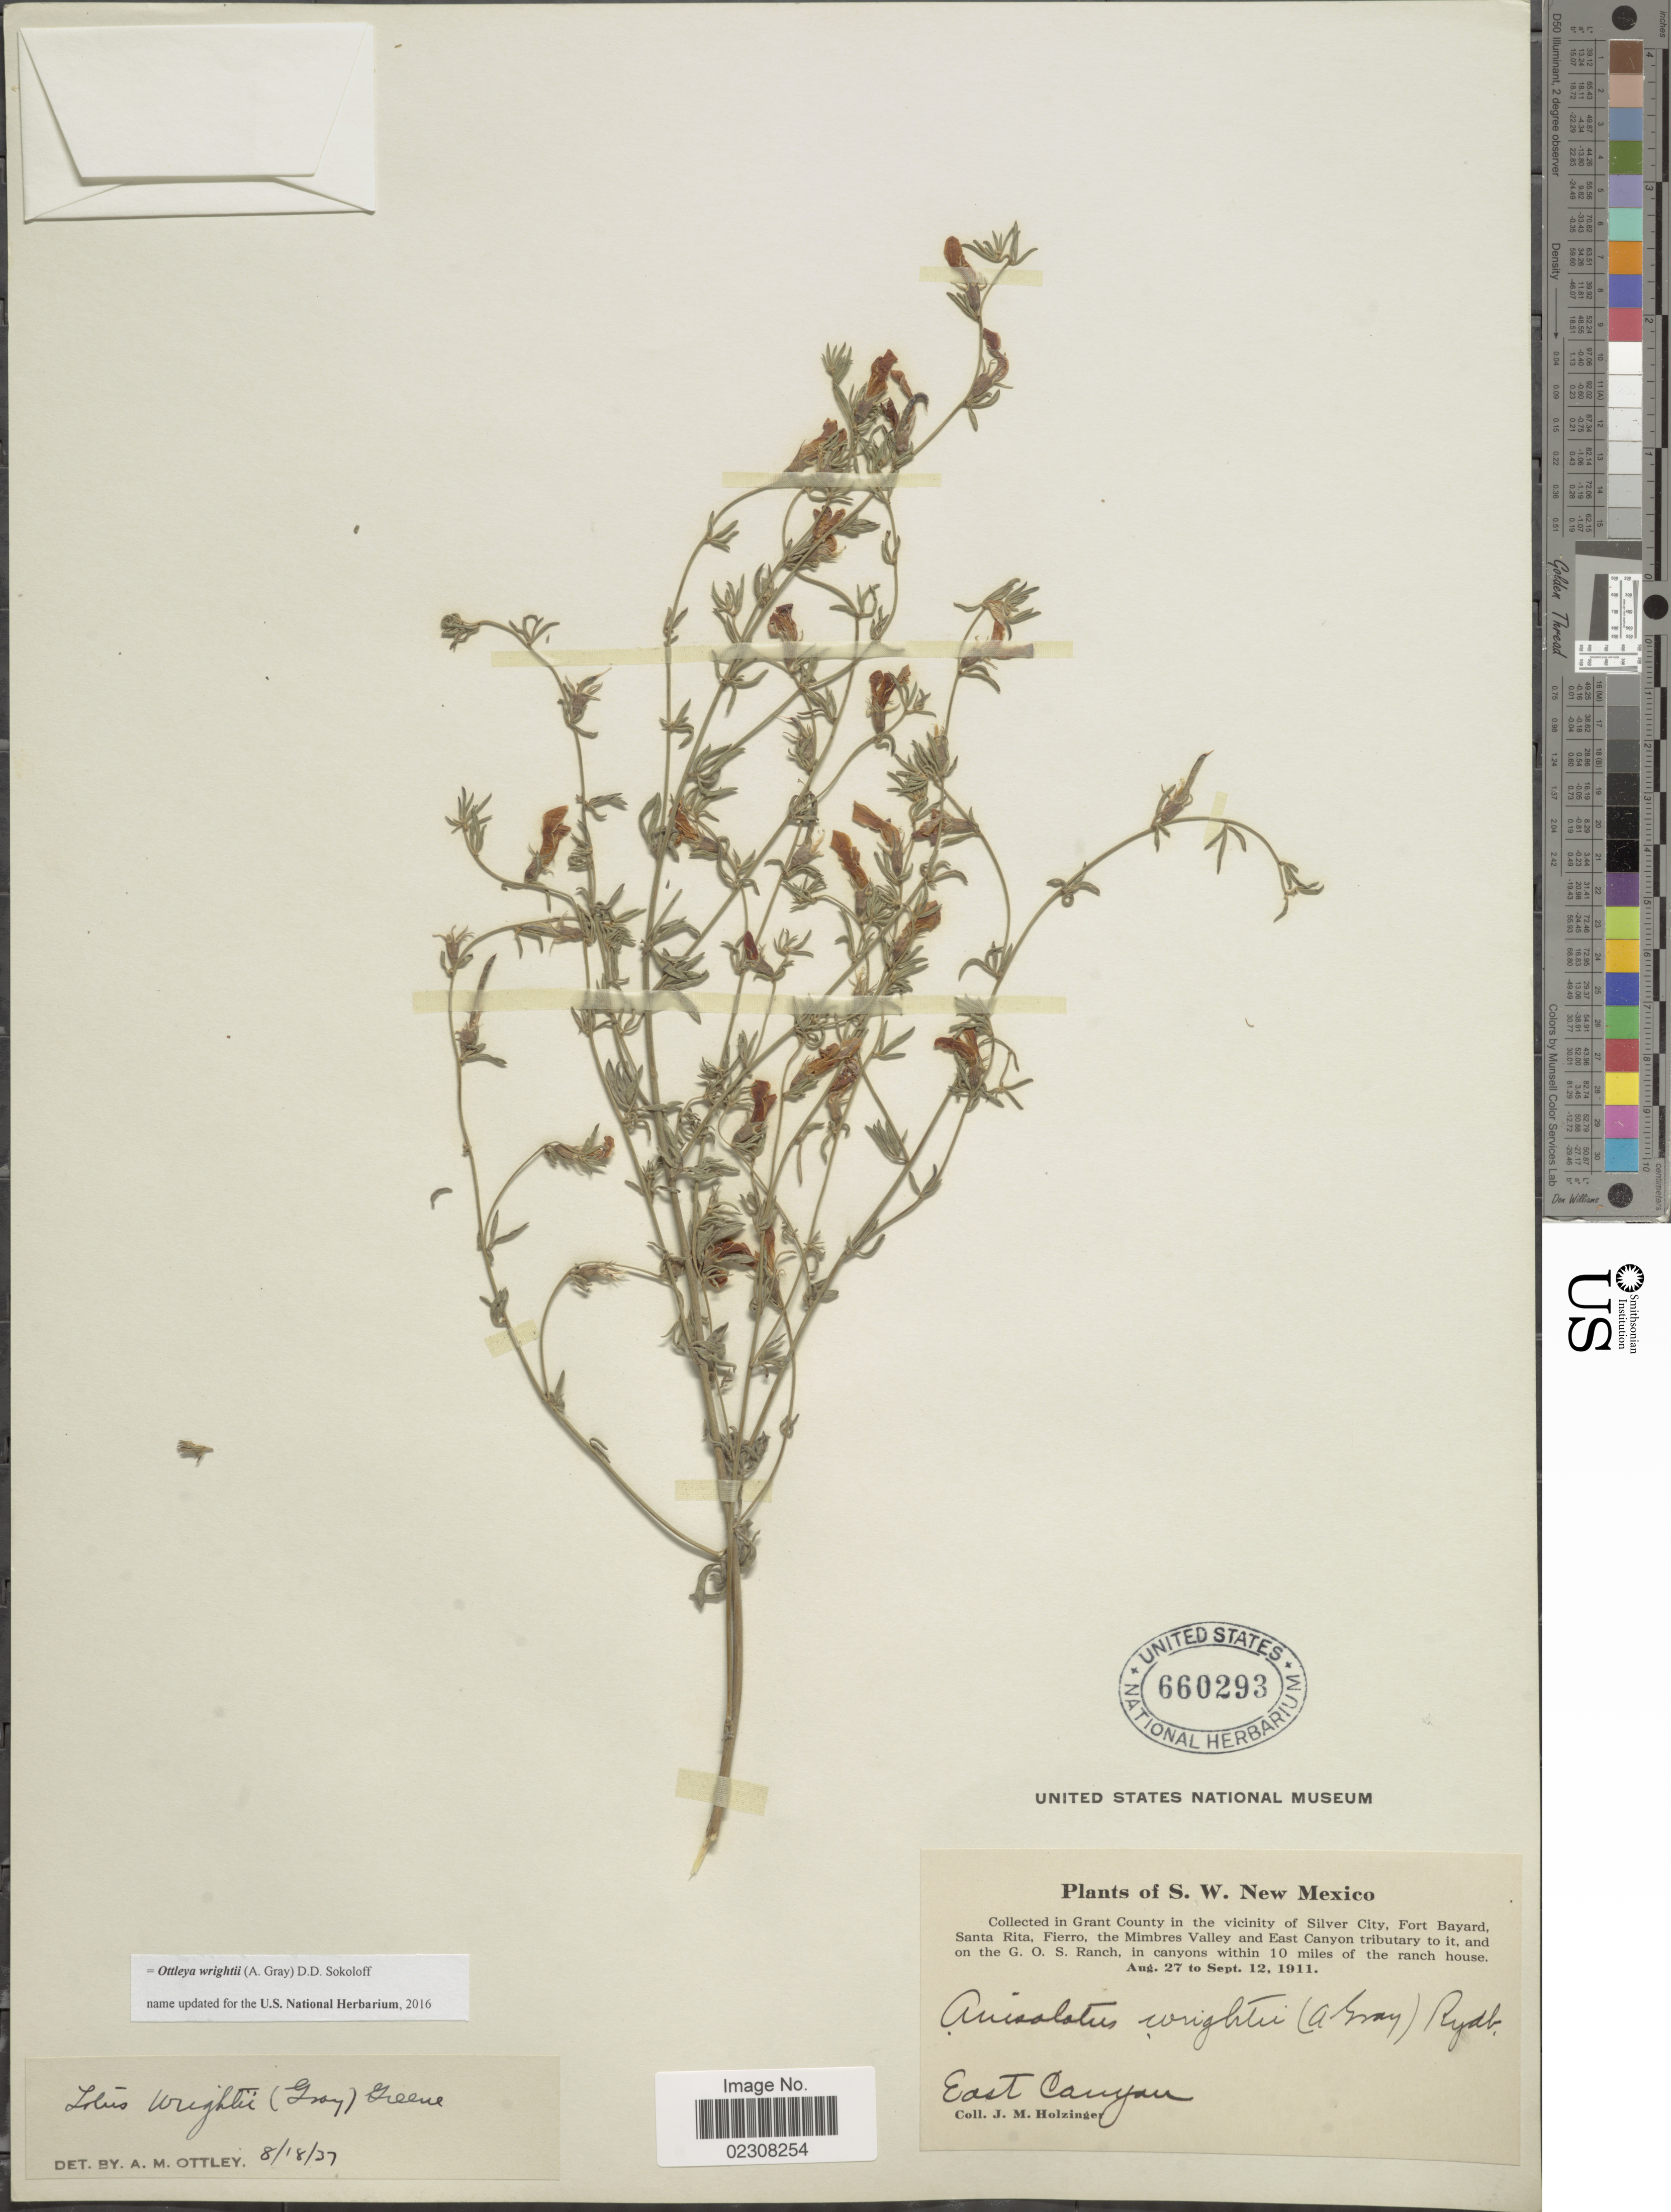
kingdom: Plantae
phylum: Tracheophyta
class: Magnoliopsida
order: Fabales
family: Fabaceae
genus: Ottleya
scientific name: Ottleya wrightii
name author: (A. Gray) D.D. Sokoloff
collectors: J. M. Holzinger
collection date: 1911-08-27/1911-09-12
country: United States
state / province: New Mexico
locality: S.W New Mexico, Grant County in the vicinity of Silver City, Fort Bayard, Santa Rita, Fierro, in the Mimbres Valley and East Canyon tributary to it, and the G.O.S Ranch, in canyons within 10 miles of the ranch house, East Canyon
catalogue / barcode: US 660293